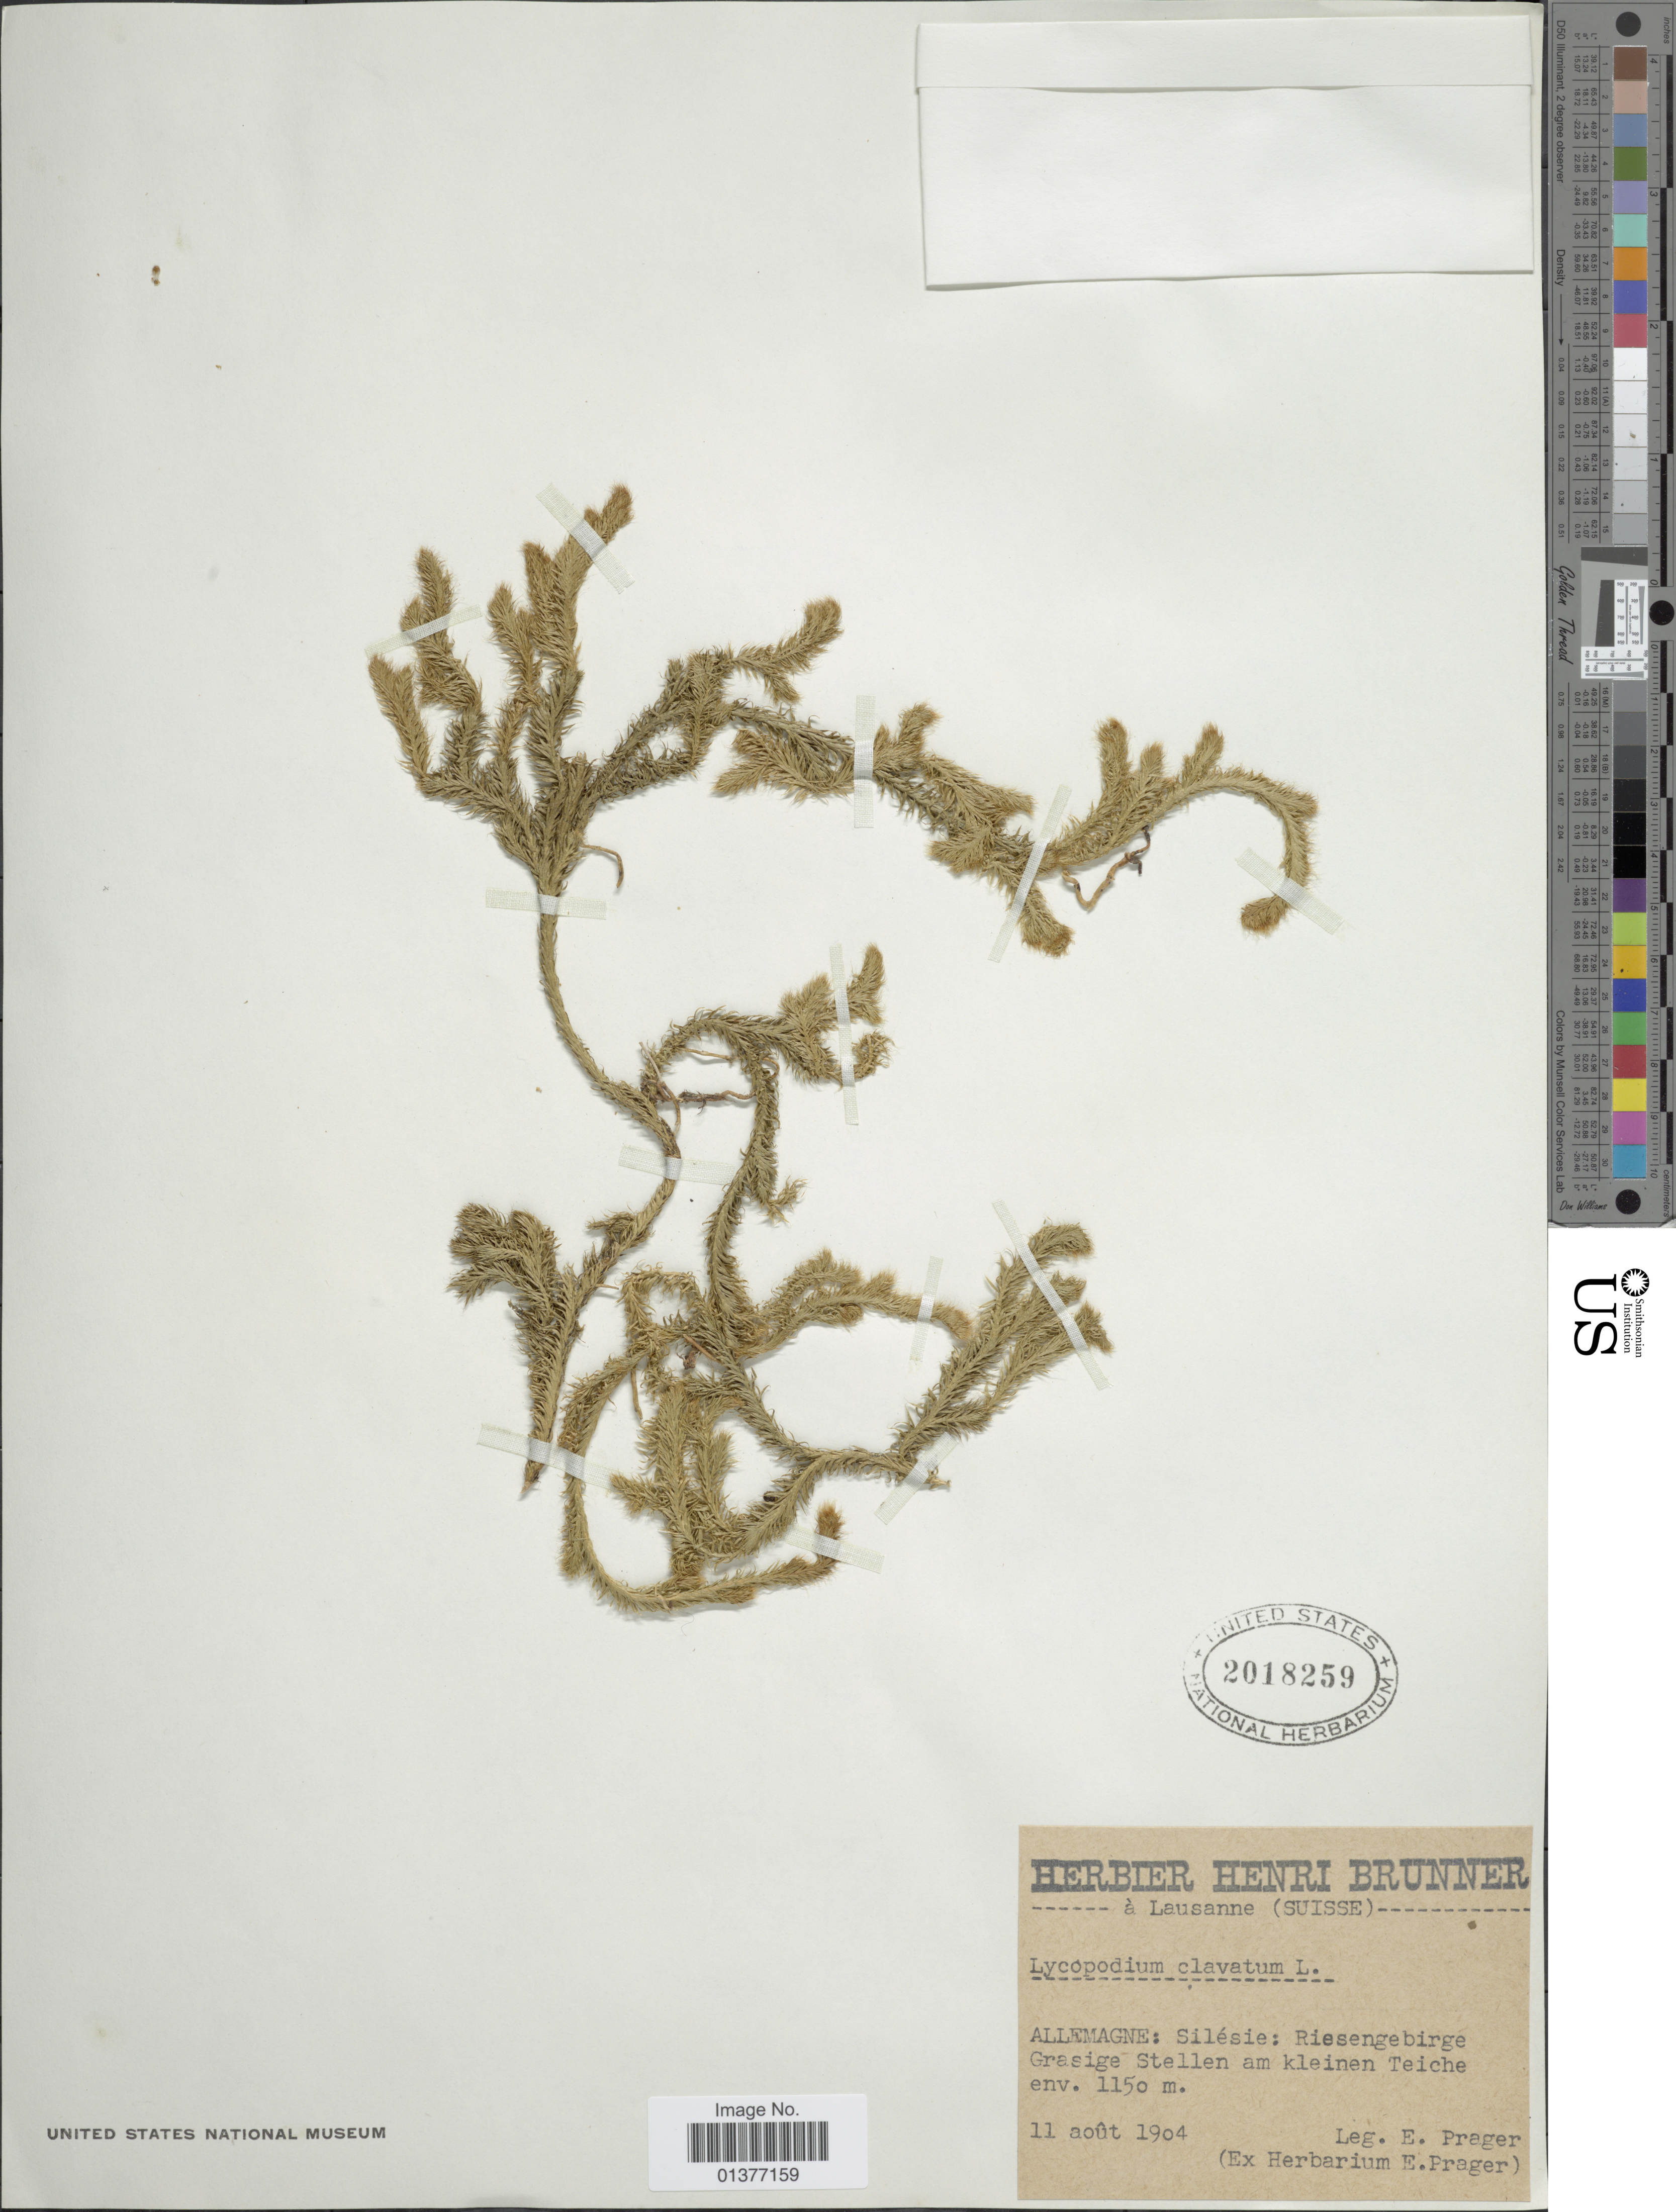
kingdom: Plantae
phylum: Tracheophyta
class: Lycopodiopsida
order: Lycopodiales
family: Lycopodiaceae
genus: Lycopodium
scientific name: Lycopodium clavatum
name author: L.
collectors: E. Prager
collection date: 1904-08-11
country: Germany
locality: Allemagne: Silésie: Riesengebirge Grasige stellen am kleinen Teiche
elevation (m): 1150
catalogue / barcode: US 2018259